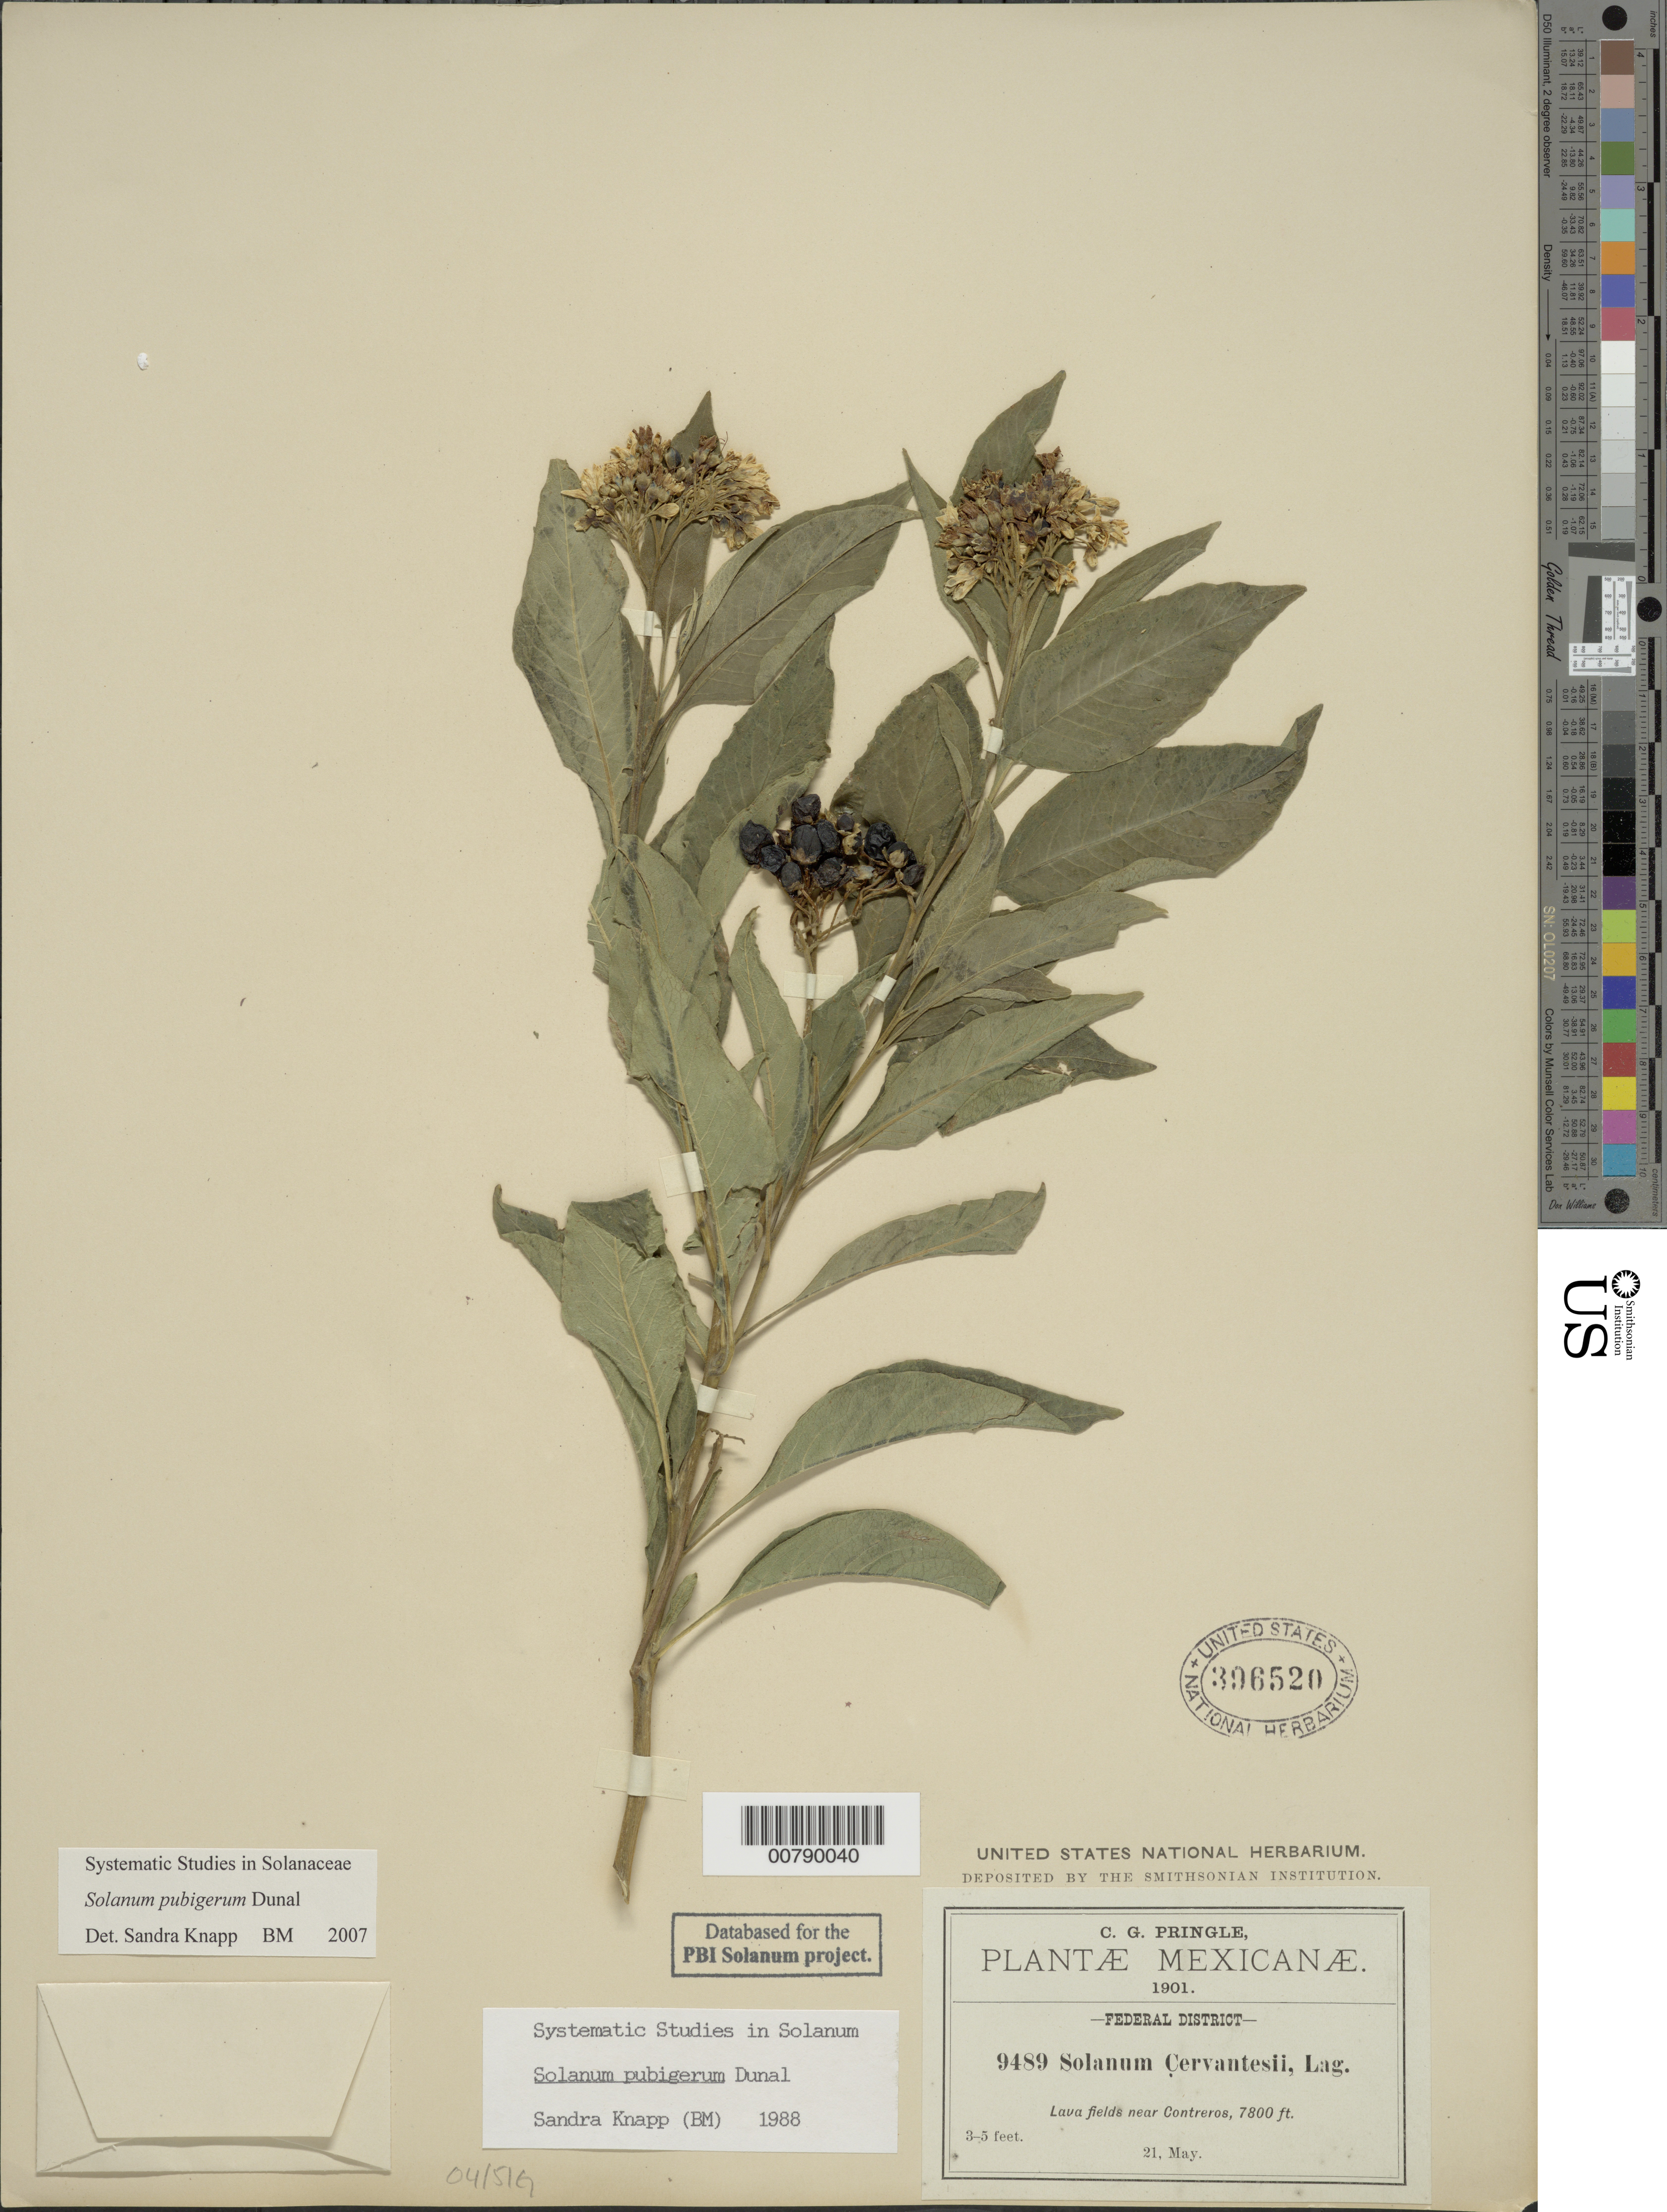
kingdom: Plantae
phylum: Tracheophyta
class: Magnoliopsida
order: Solanales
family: Solanaceae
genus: Solanum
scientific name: Solanum pubigerum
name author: Dunal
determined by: Knapp, S. D.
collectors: C. G. Pringle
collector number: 9489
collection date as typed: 21 May 1901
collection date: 1901-05-21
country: Mexico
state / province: Distrito Federal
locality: Near Contreros.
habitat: Lava fields.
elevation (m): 2378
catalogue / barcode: US 396520